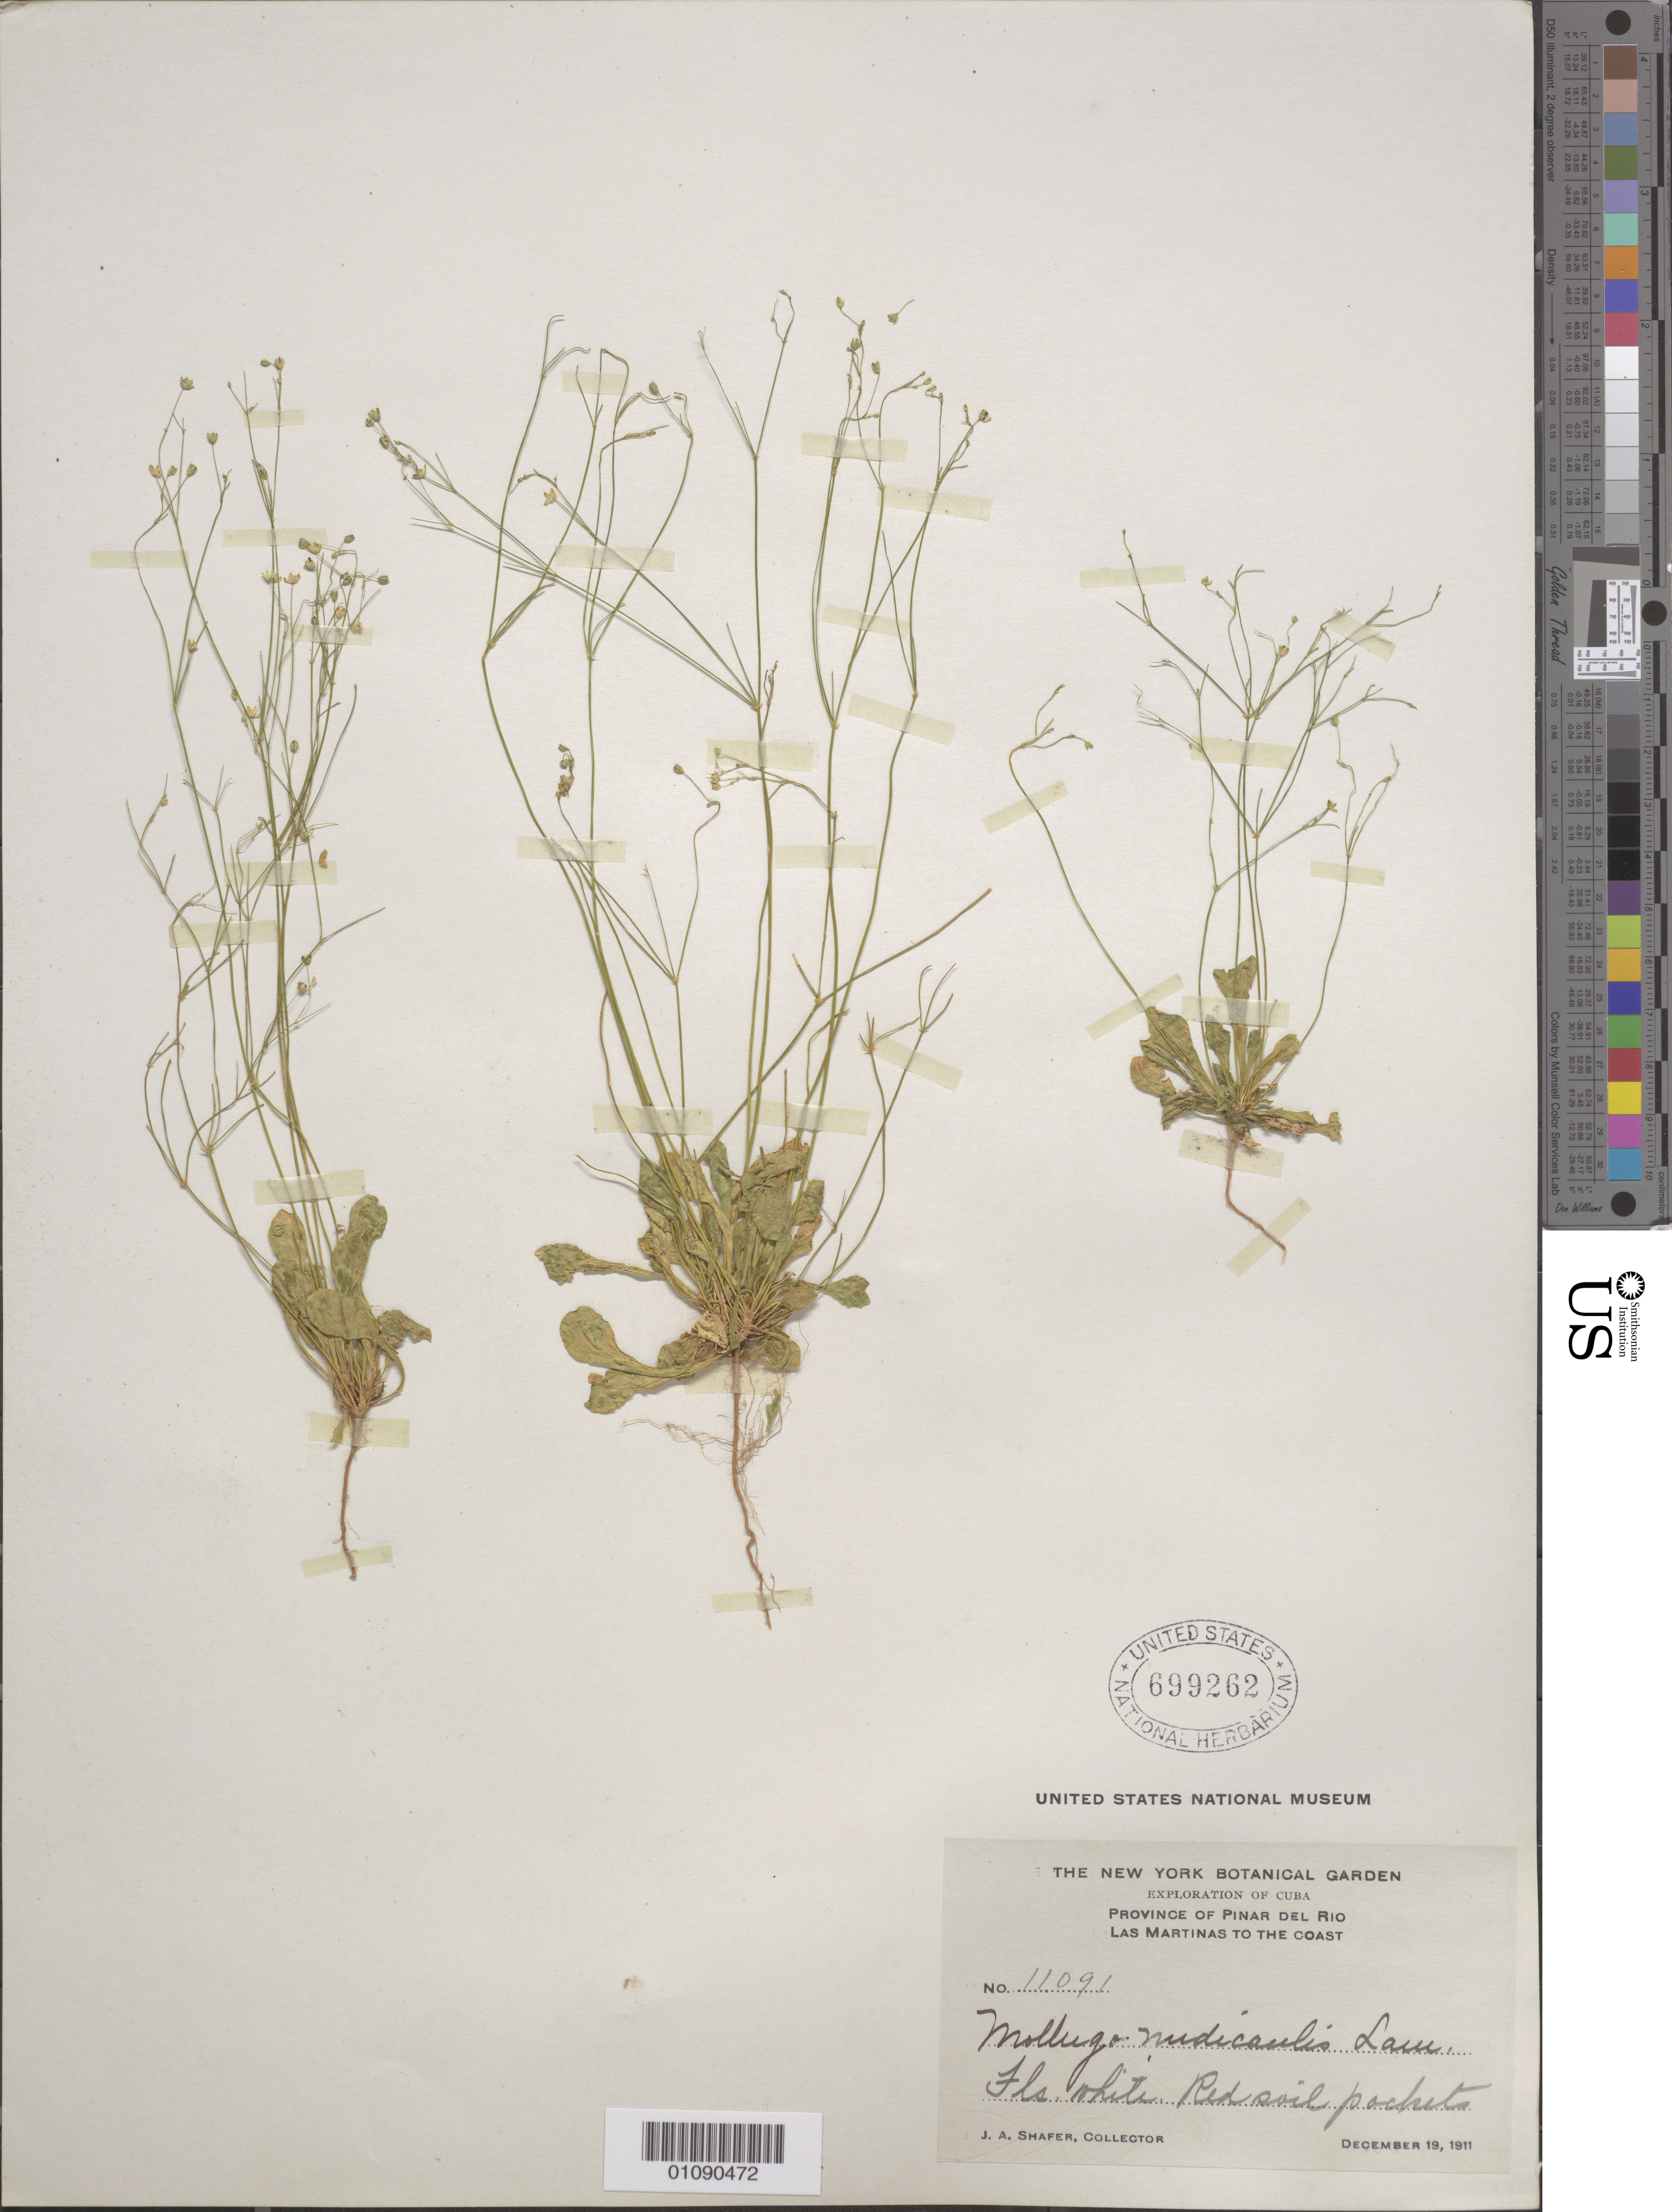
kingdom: Plantae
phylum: Tracheophyta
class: Magnoliopsida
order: Caryophyllales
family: Molluginaceae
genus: Paramollugo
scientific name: Paramollugo spathulata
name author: (Sw.) Sukhor.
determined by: Strong, Mark T., (BOT), Smithsonian Institution - National Museum of Natural History (UNITED STATES)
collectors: J. A. Shafer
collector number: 11091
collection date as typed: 19 Dec 1911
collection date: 1911-12-19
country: Cuba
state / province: Pinar del Rio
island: Cuba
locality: Las Martinas to the coast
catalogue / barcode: US 699262